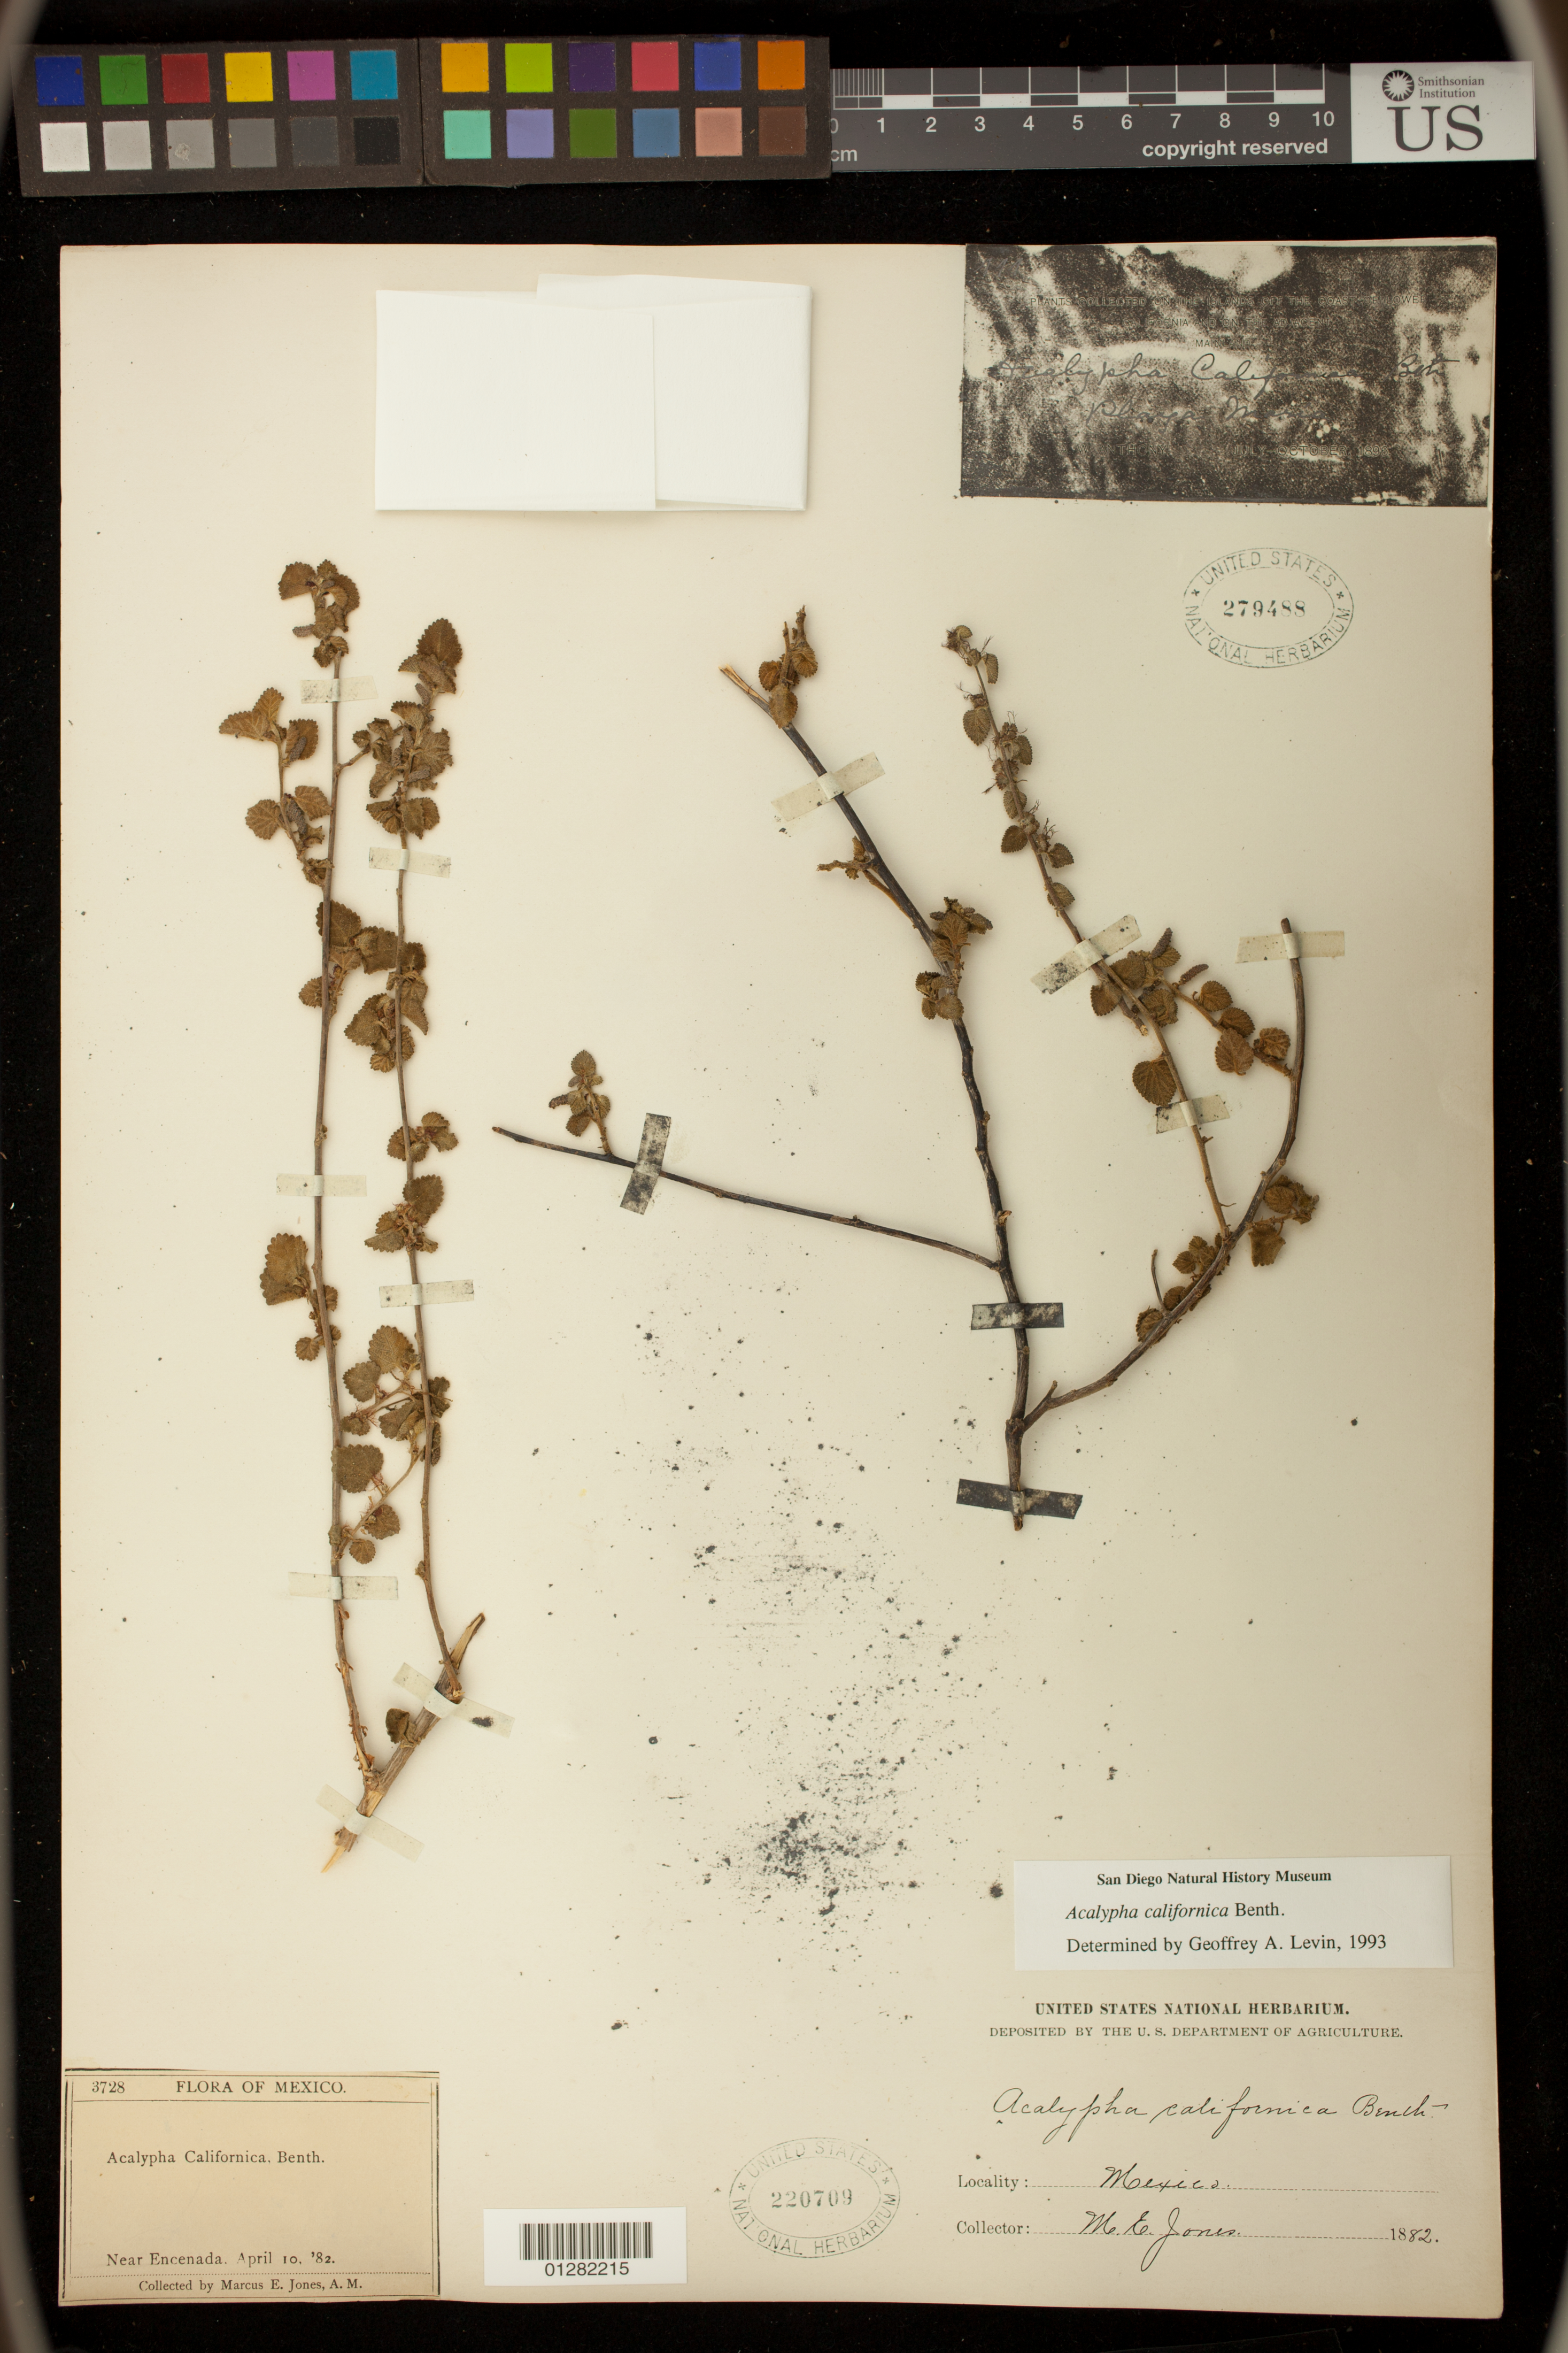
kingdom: Plantae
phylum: Tracheophyta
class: Magnoliopsida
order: Malpighiales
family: Euphorbiaceae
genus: Acalypha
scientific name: Acalypha californica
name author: Benth.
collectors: M. E. Jones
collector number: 3728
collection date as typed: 10 Apr 1882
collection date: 1882-04-10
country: Mexico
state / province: Baja California Norte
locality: Near Encenada.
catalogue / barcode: US 220709